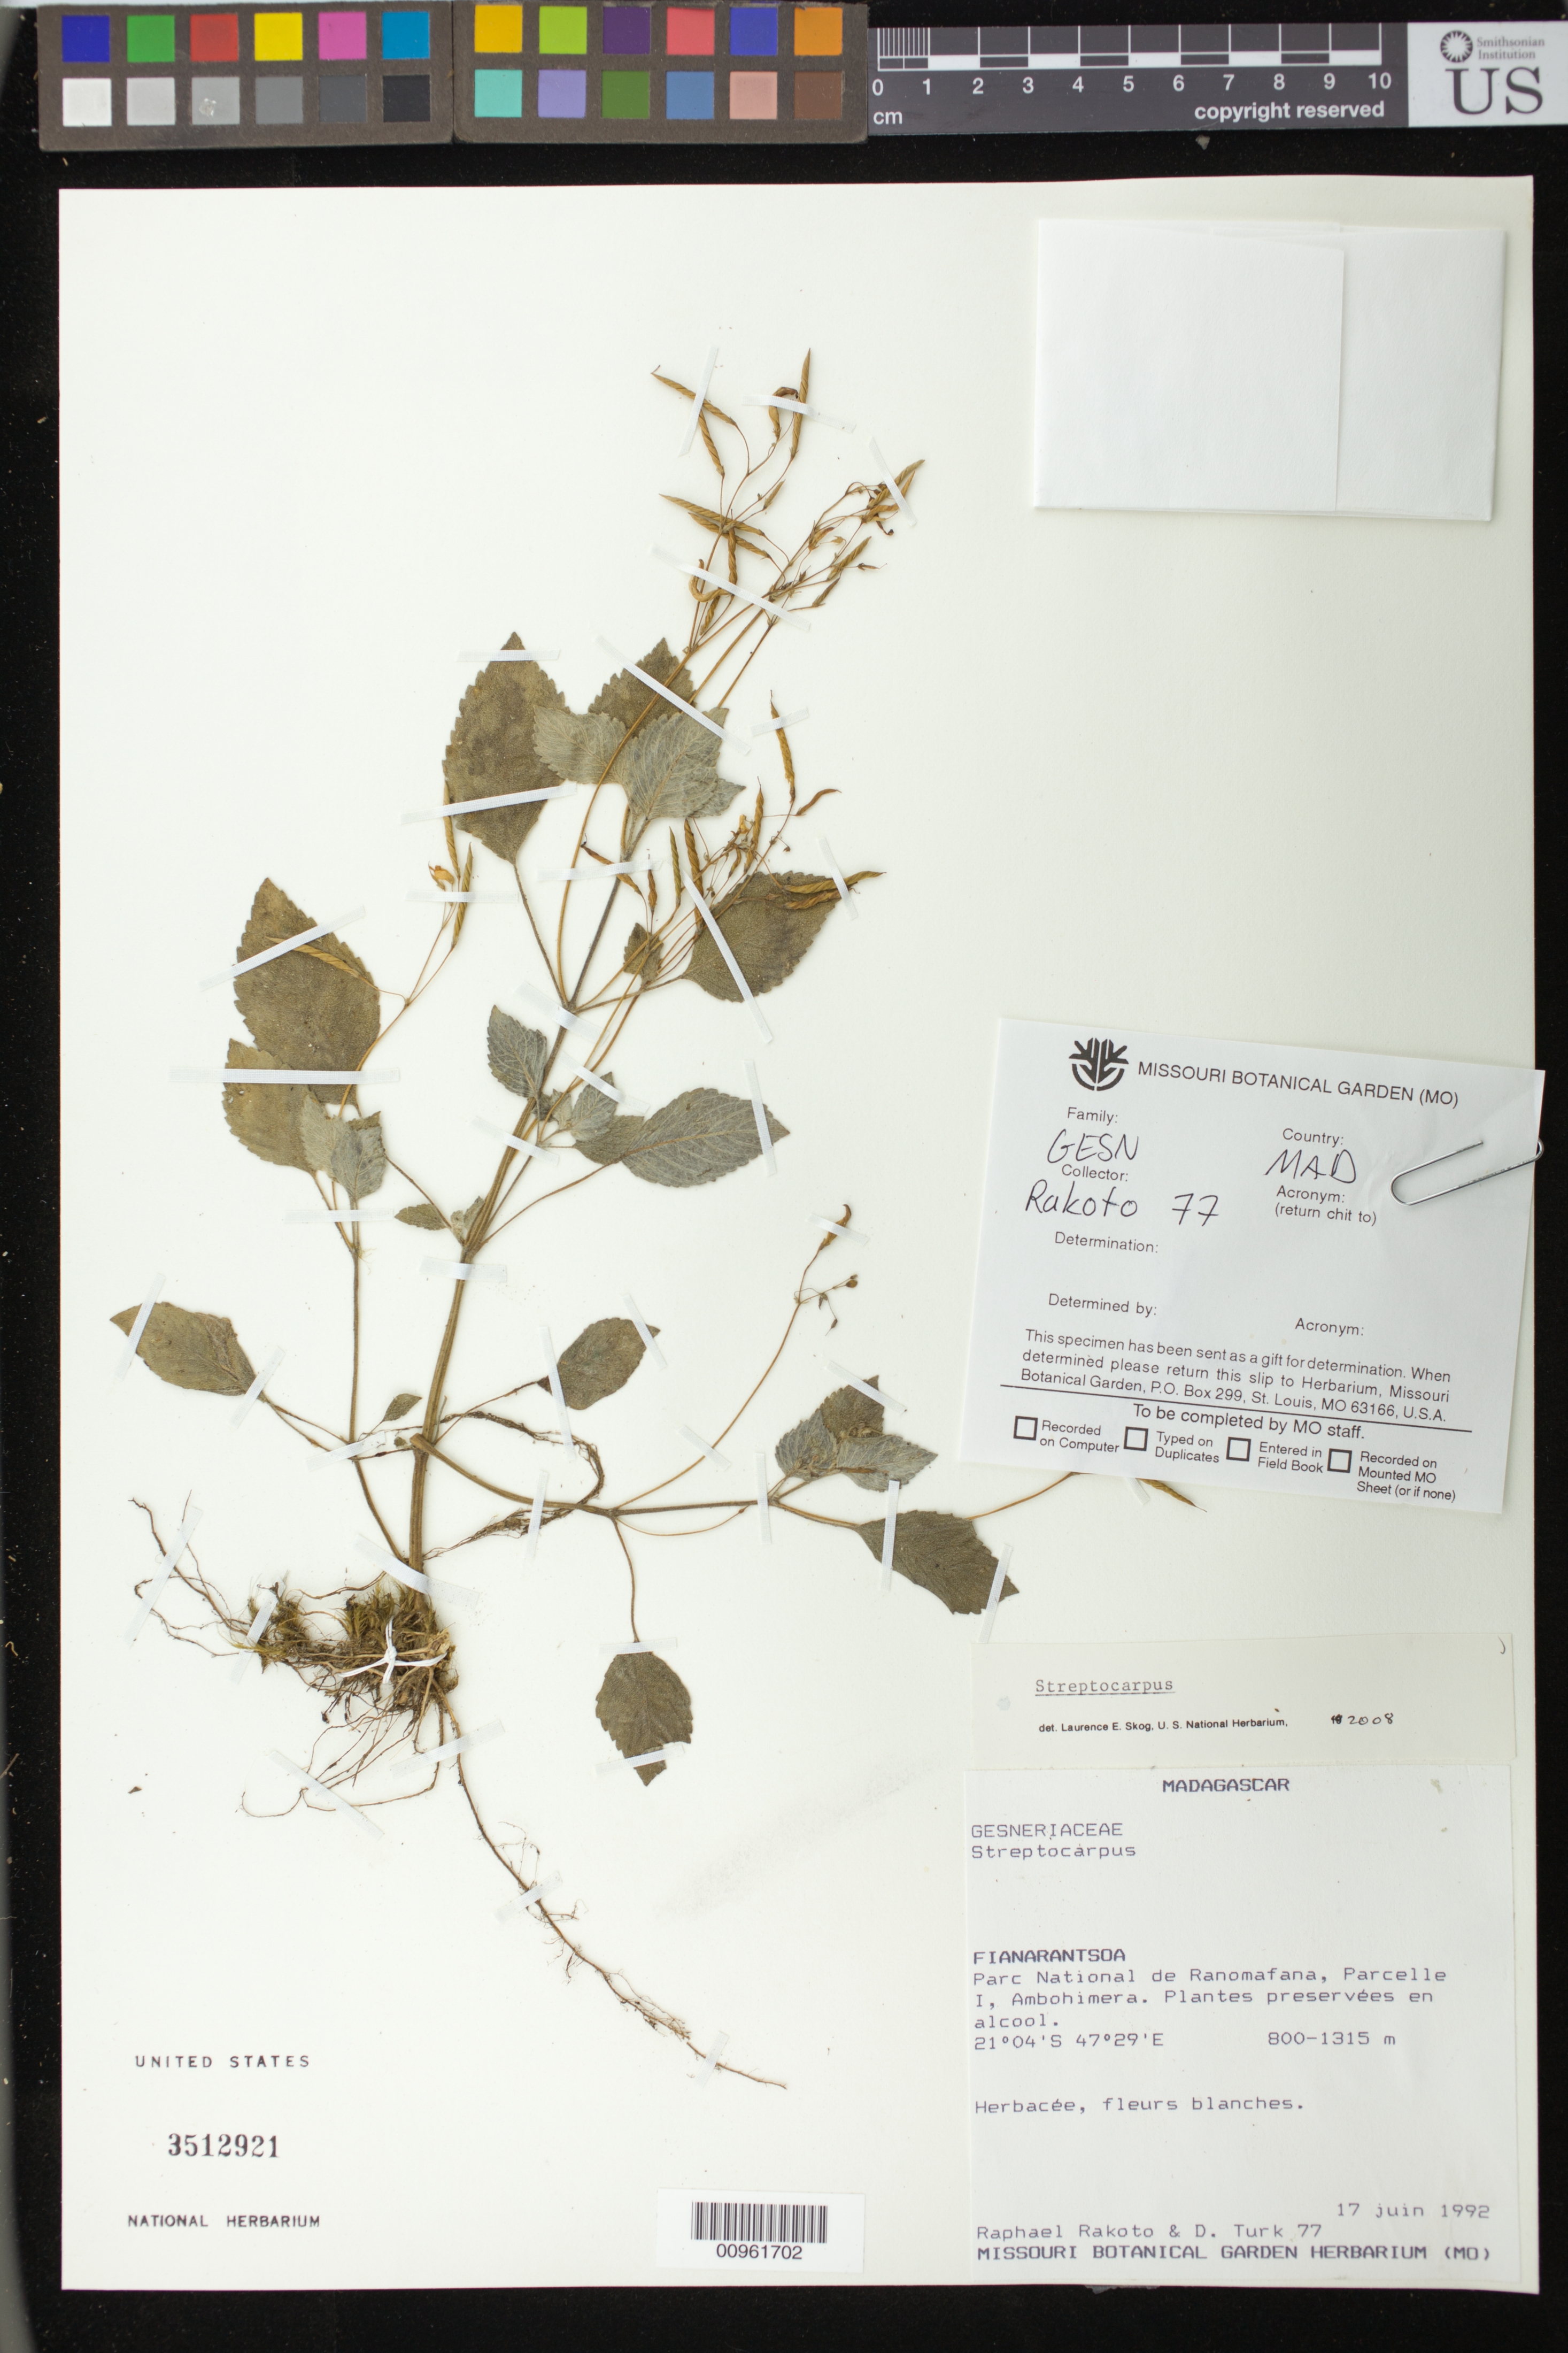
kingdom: Plantae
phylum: Tracheophyta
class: Magnoliopsida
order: Lamiales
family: Gesneriaceae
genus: Streptocarpus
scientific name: Streptocarpus sp.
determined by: Skog, Laurence E.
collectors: R. Rakoto & D. Turk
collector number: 77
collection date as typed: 17 Jun 1992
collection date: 1992-06-17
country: Madagascar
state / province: Vatovavy Fitovinany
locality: Parc National de Ranomafana, Parcelle I, Ambohimera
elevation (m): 800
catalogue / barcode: US 3512921